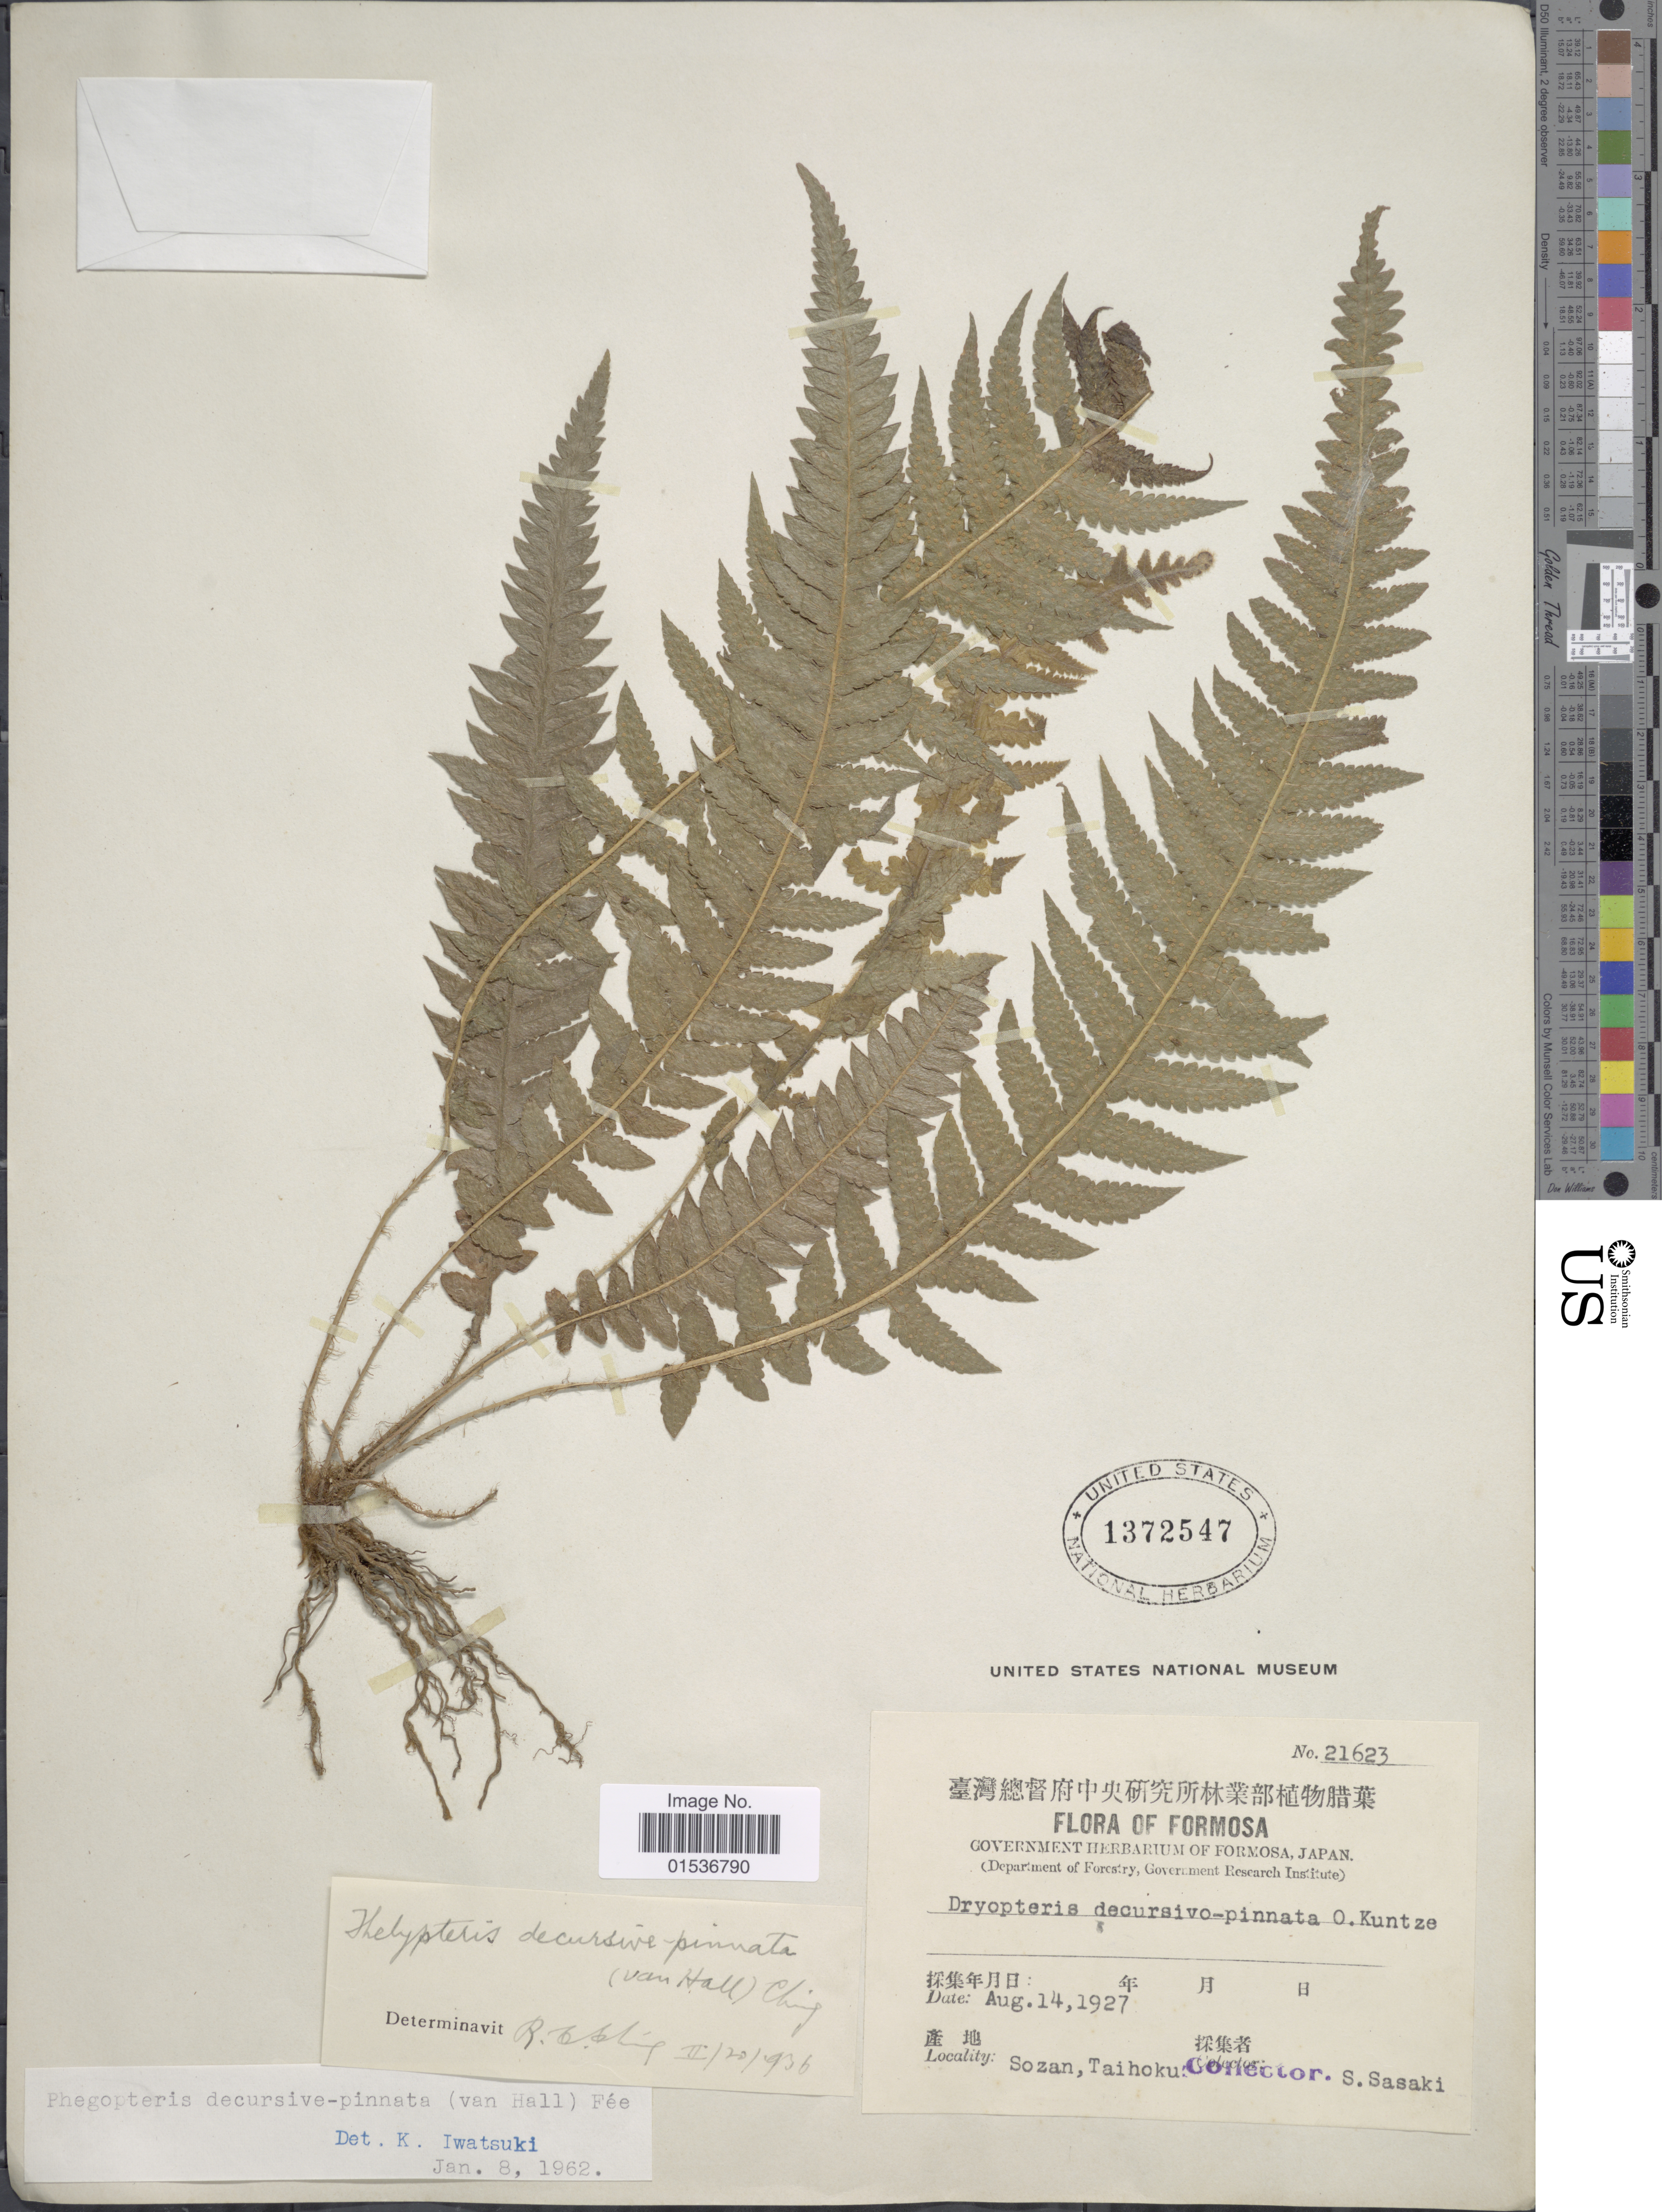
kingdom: Plantae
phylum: Tracheophyta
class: Polypodiopsida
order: Polypodiales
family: Thelypteridaceae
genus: Phegopteris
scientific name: Phegopteris decursivepinnata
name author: (H.C. Hall) Fée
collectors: S. Sasaki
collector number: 21623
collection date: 1927-08-14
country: Taiwan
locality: Formosa. Sozan, Taihoku.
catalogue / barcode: US 1372547